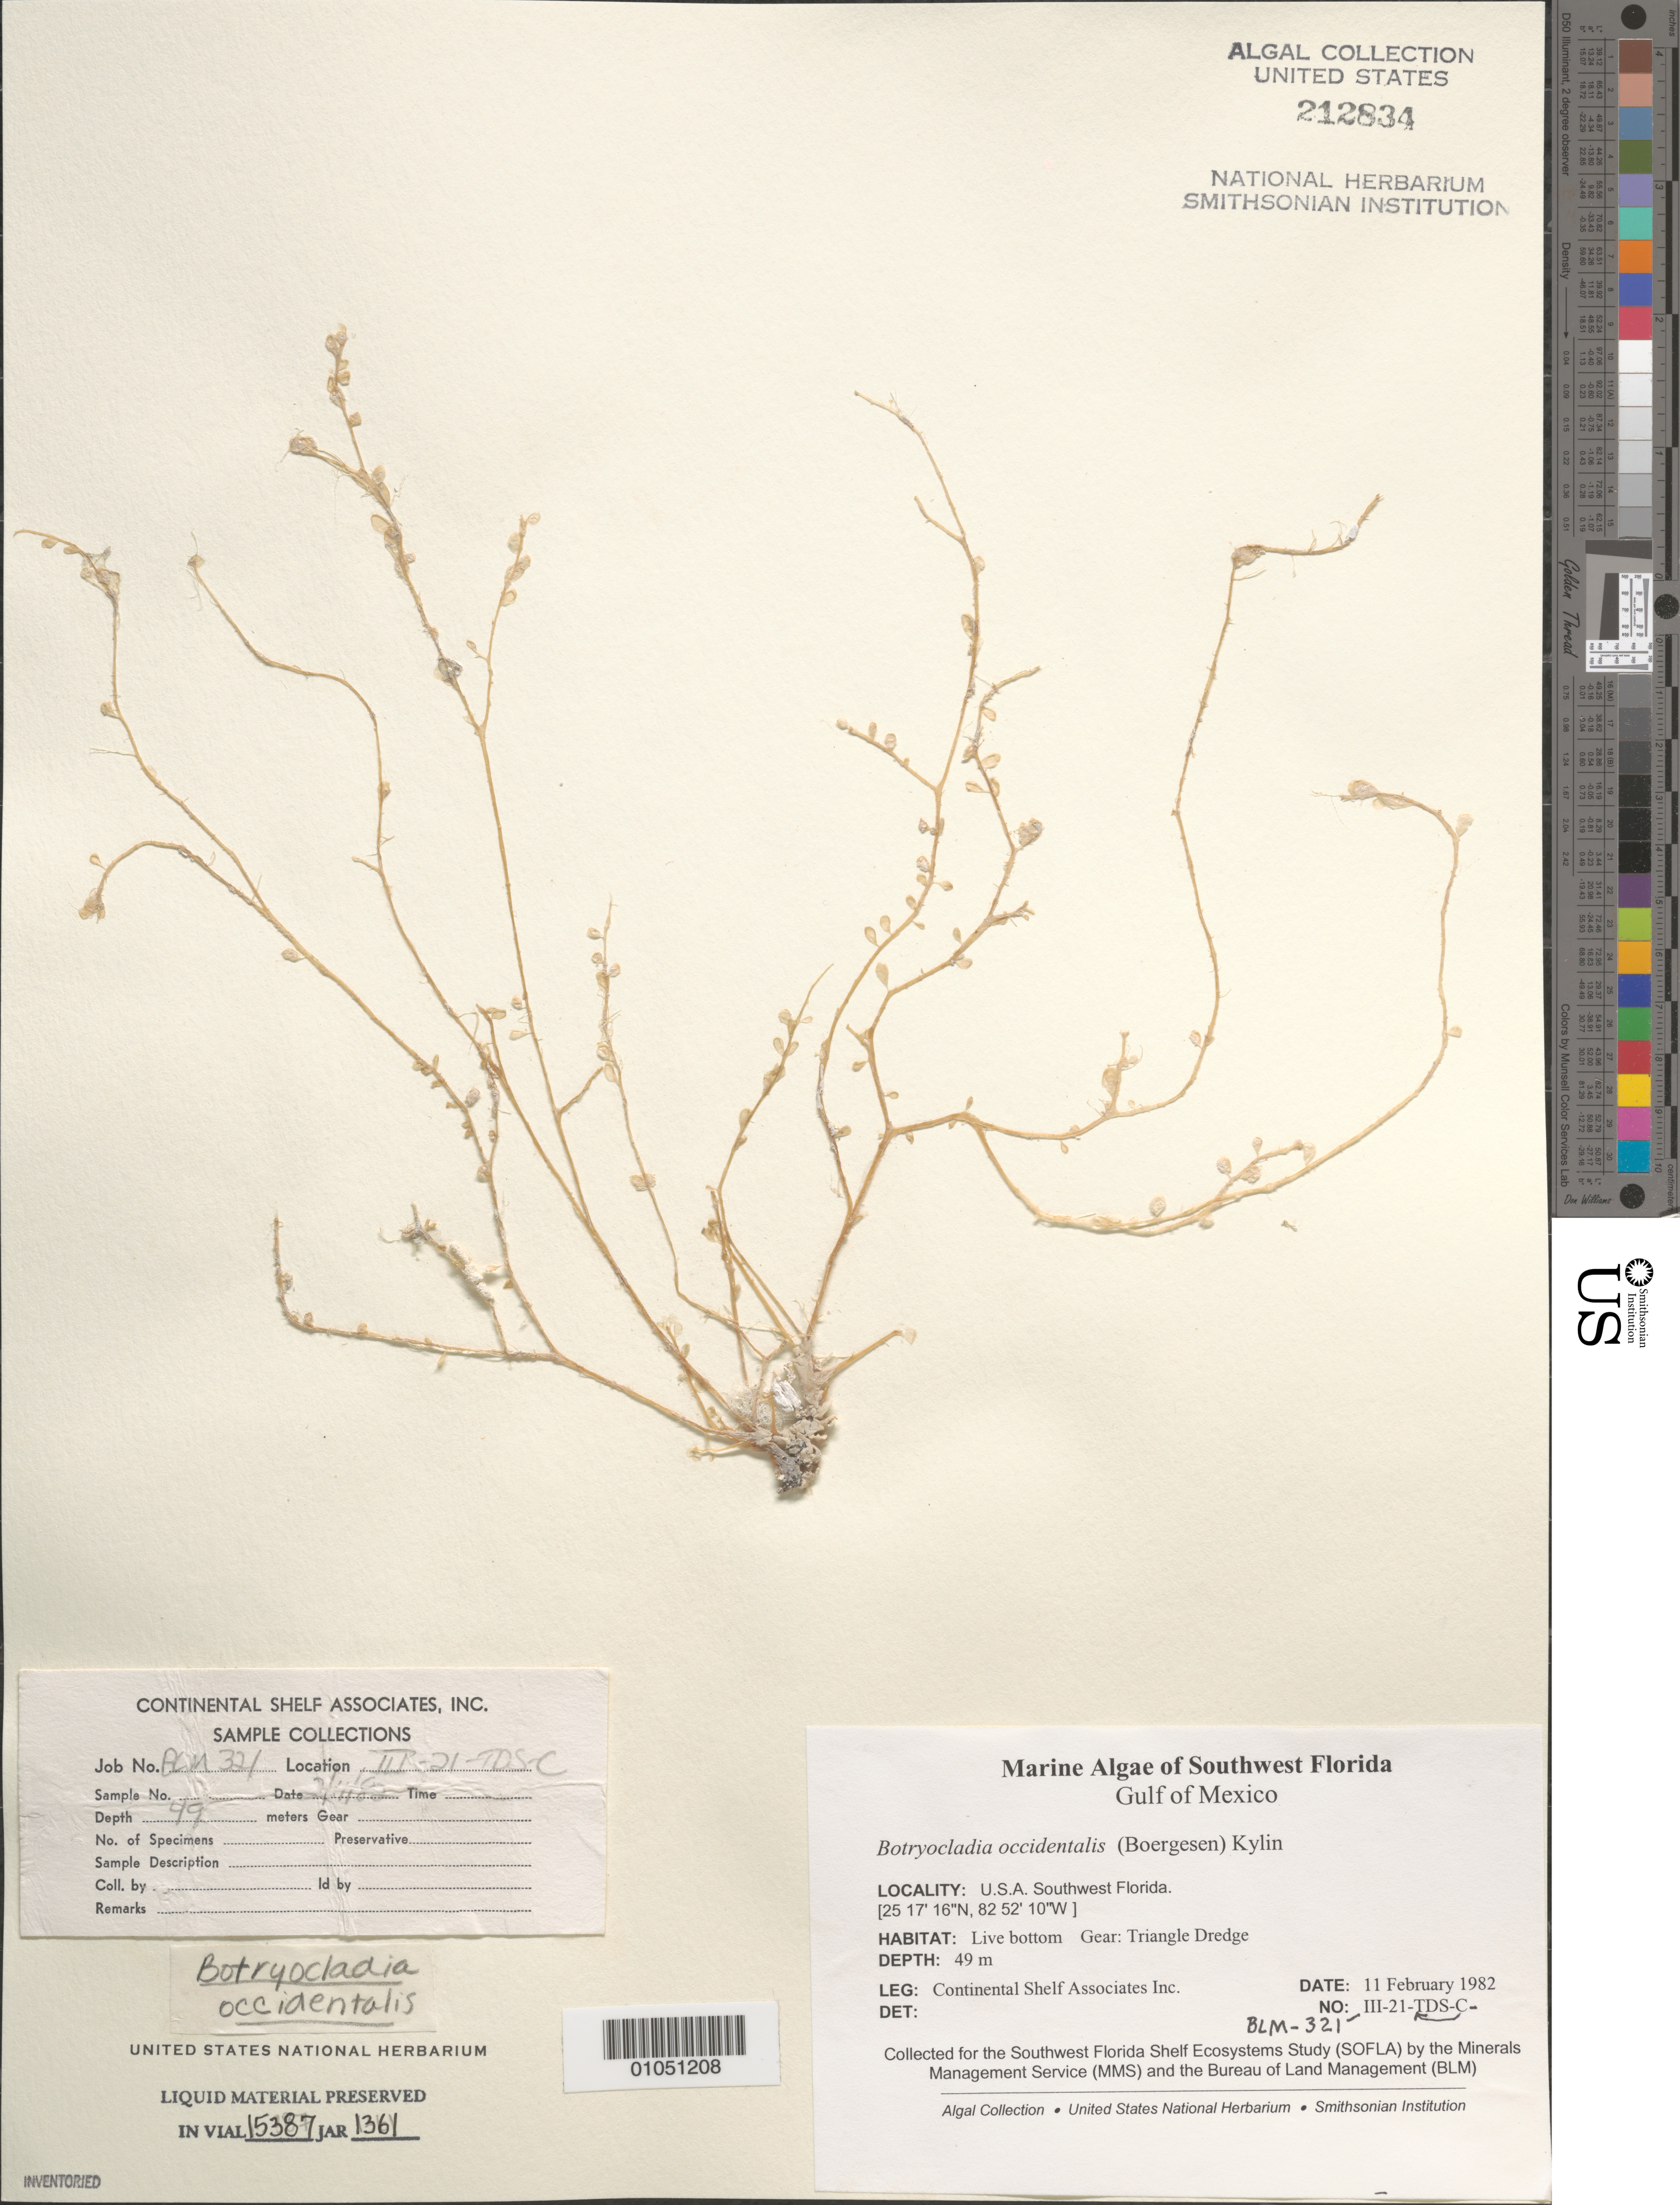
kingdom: Plantae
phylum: Rhodophyta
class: Florideophyceae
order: Rhodymeniales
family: Rhodymeniaceae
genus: Botryocladia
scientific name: Botryocladia occidentalis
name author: (Børgesen) Kylin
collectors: Continental Shelf Associates for the MMS/BLM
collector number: BLM-321-III-21-C-TDS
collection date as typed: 11 Feb 1982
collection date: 1982-02-11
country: United States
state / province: Florida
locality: Gulf of Mexico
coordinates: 25 17'16" N, 82 52'10" W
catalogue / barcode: US 212834